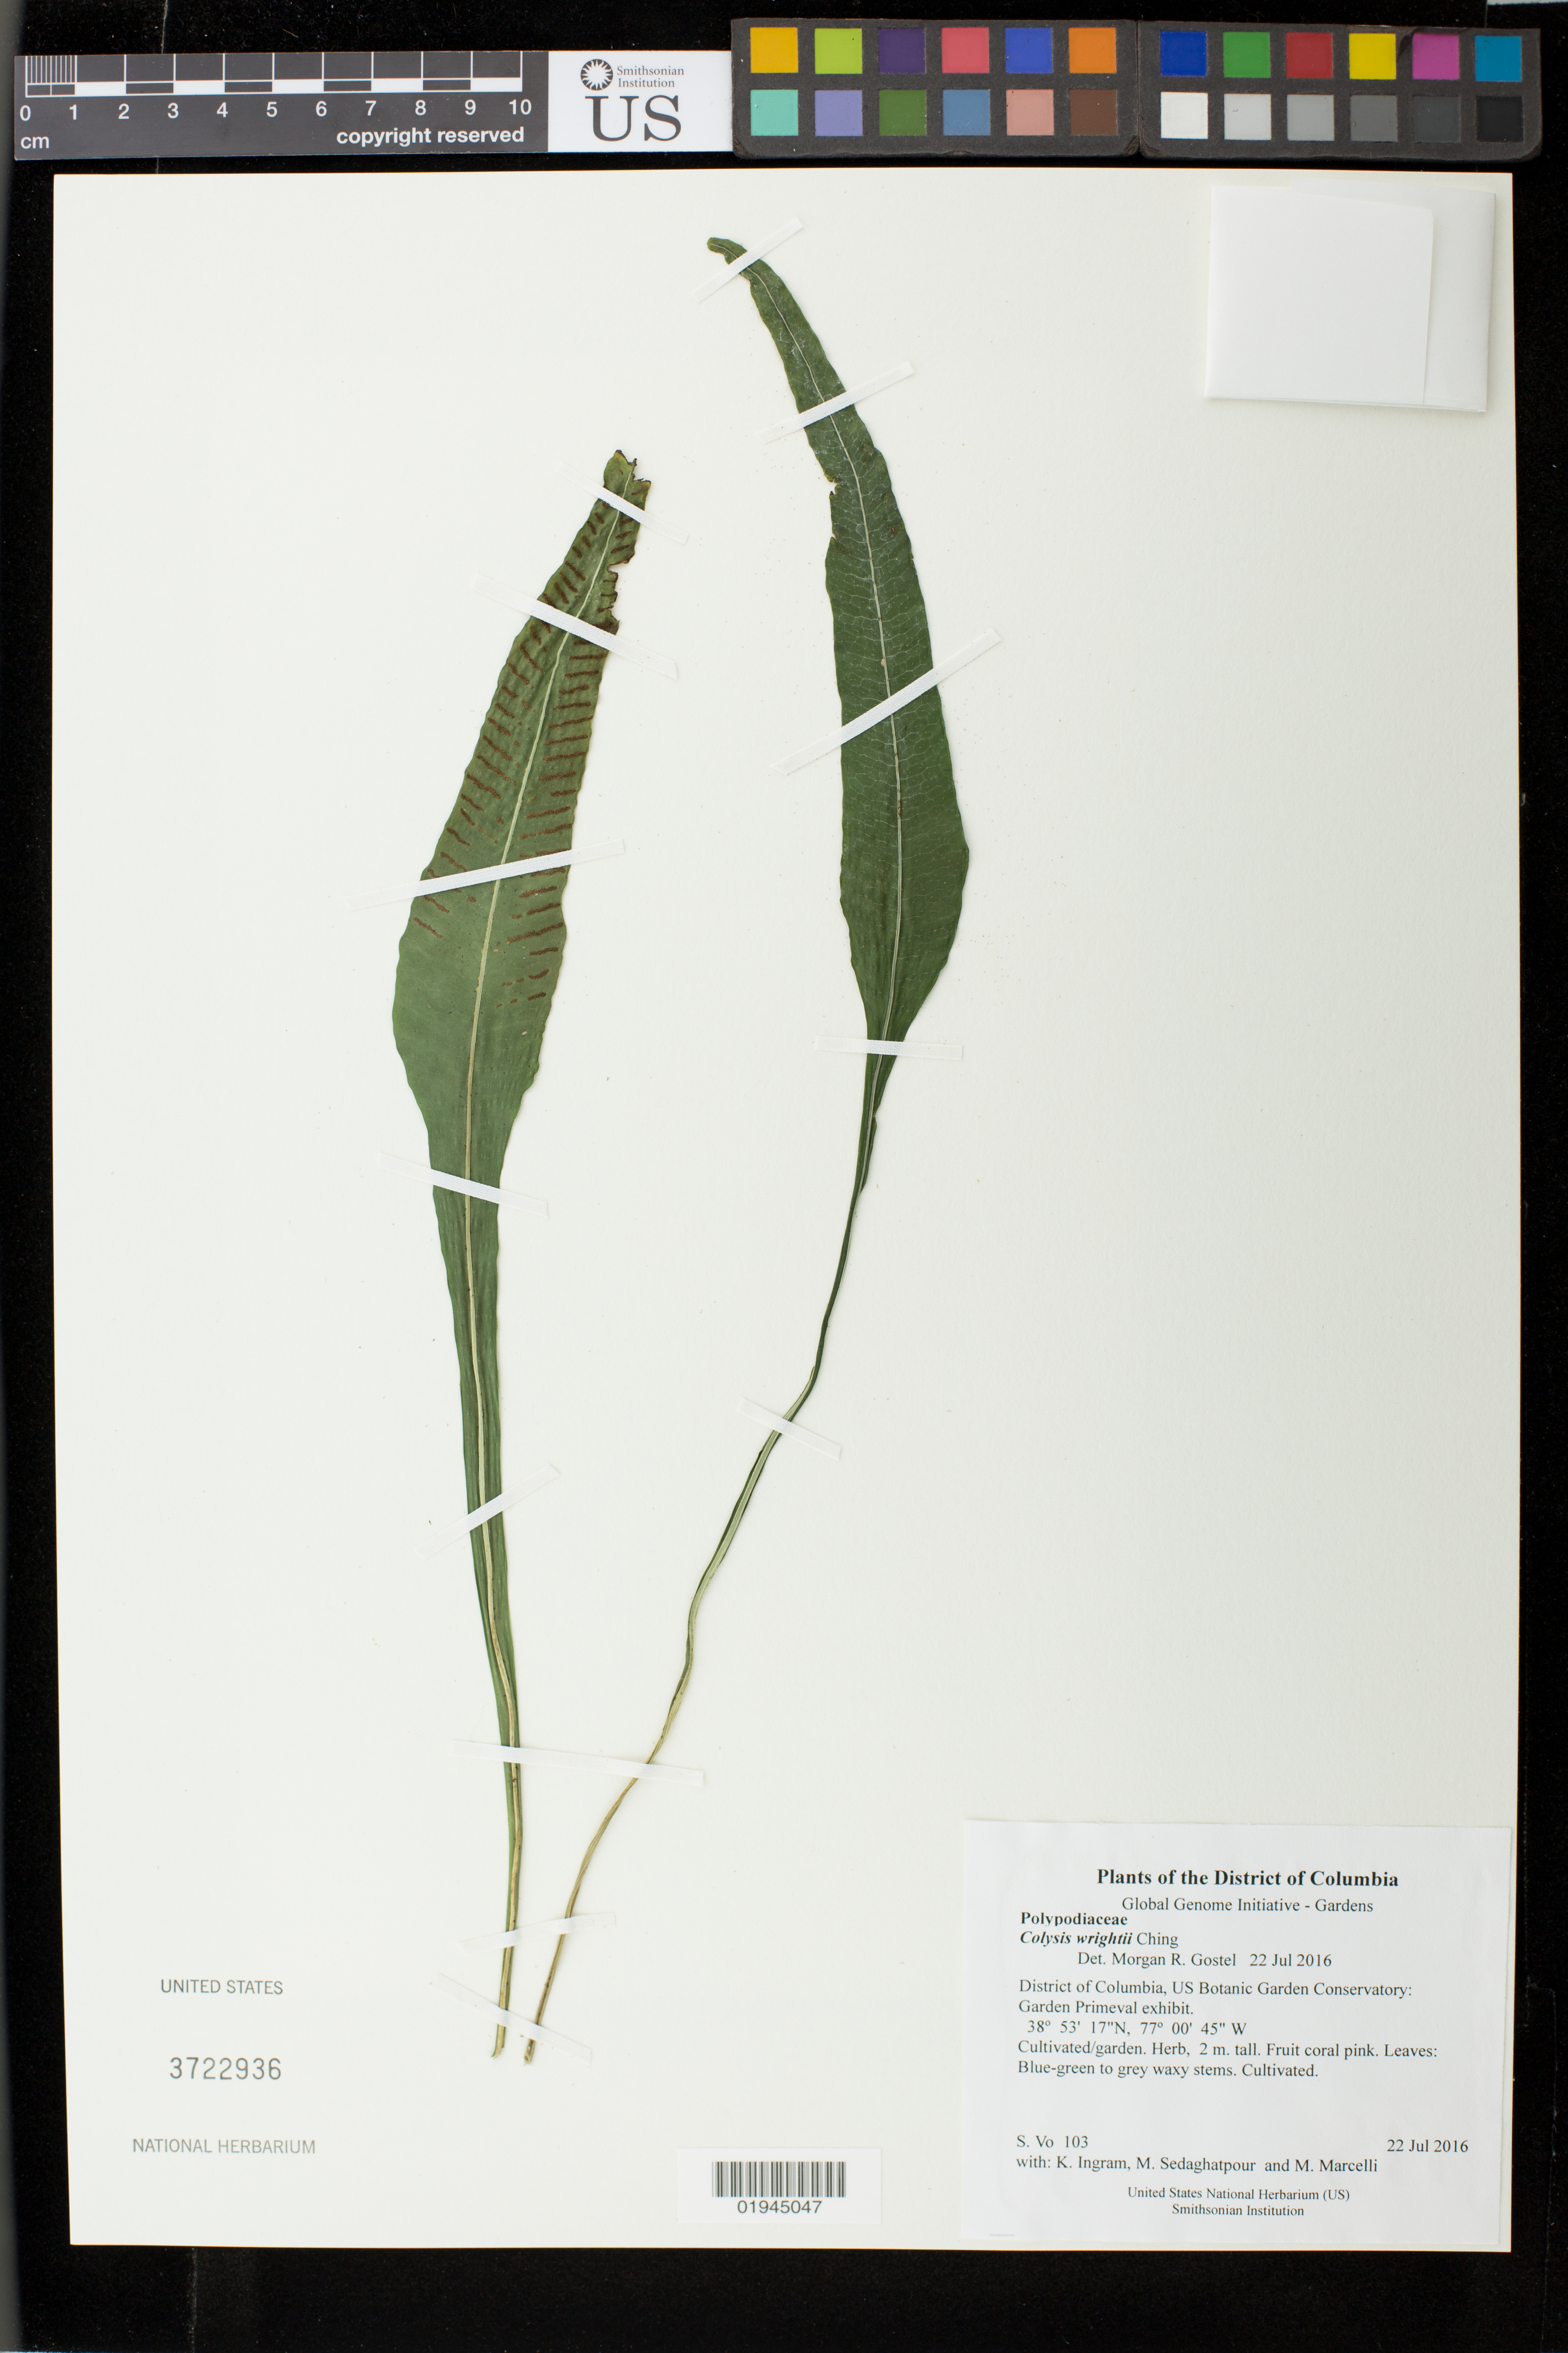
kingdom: Plantae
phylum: Tracheophyta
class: Polypodiopsida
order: Polypodiales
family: Polypodiaceae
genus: Leptochilus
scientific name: Leptochilus wrightii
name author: (Hook.) X.C. Zhang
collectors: S. Vo, K. S. Ingram, M. Sedaghatpour & M. Marcelli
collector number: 103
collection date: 2016-07-22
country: United States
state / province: District of Columbia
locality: US Botanic Garden Conservatory: Garden Primeval exhibit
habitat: Cultivated/garden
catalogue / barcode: US 3722936